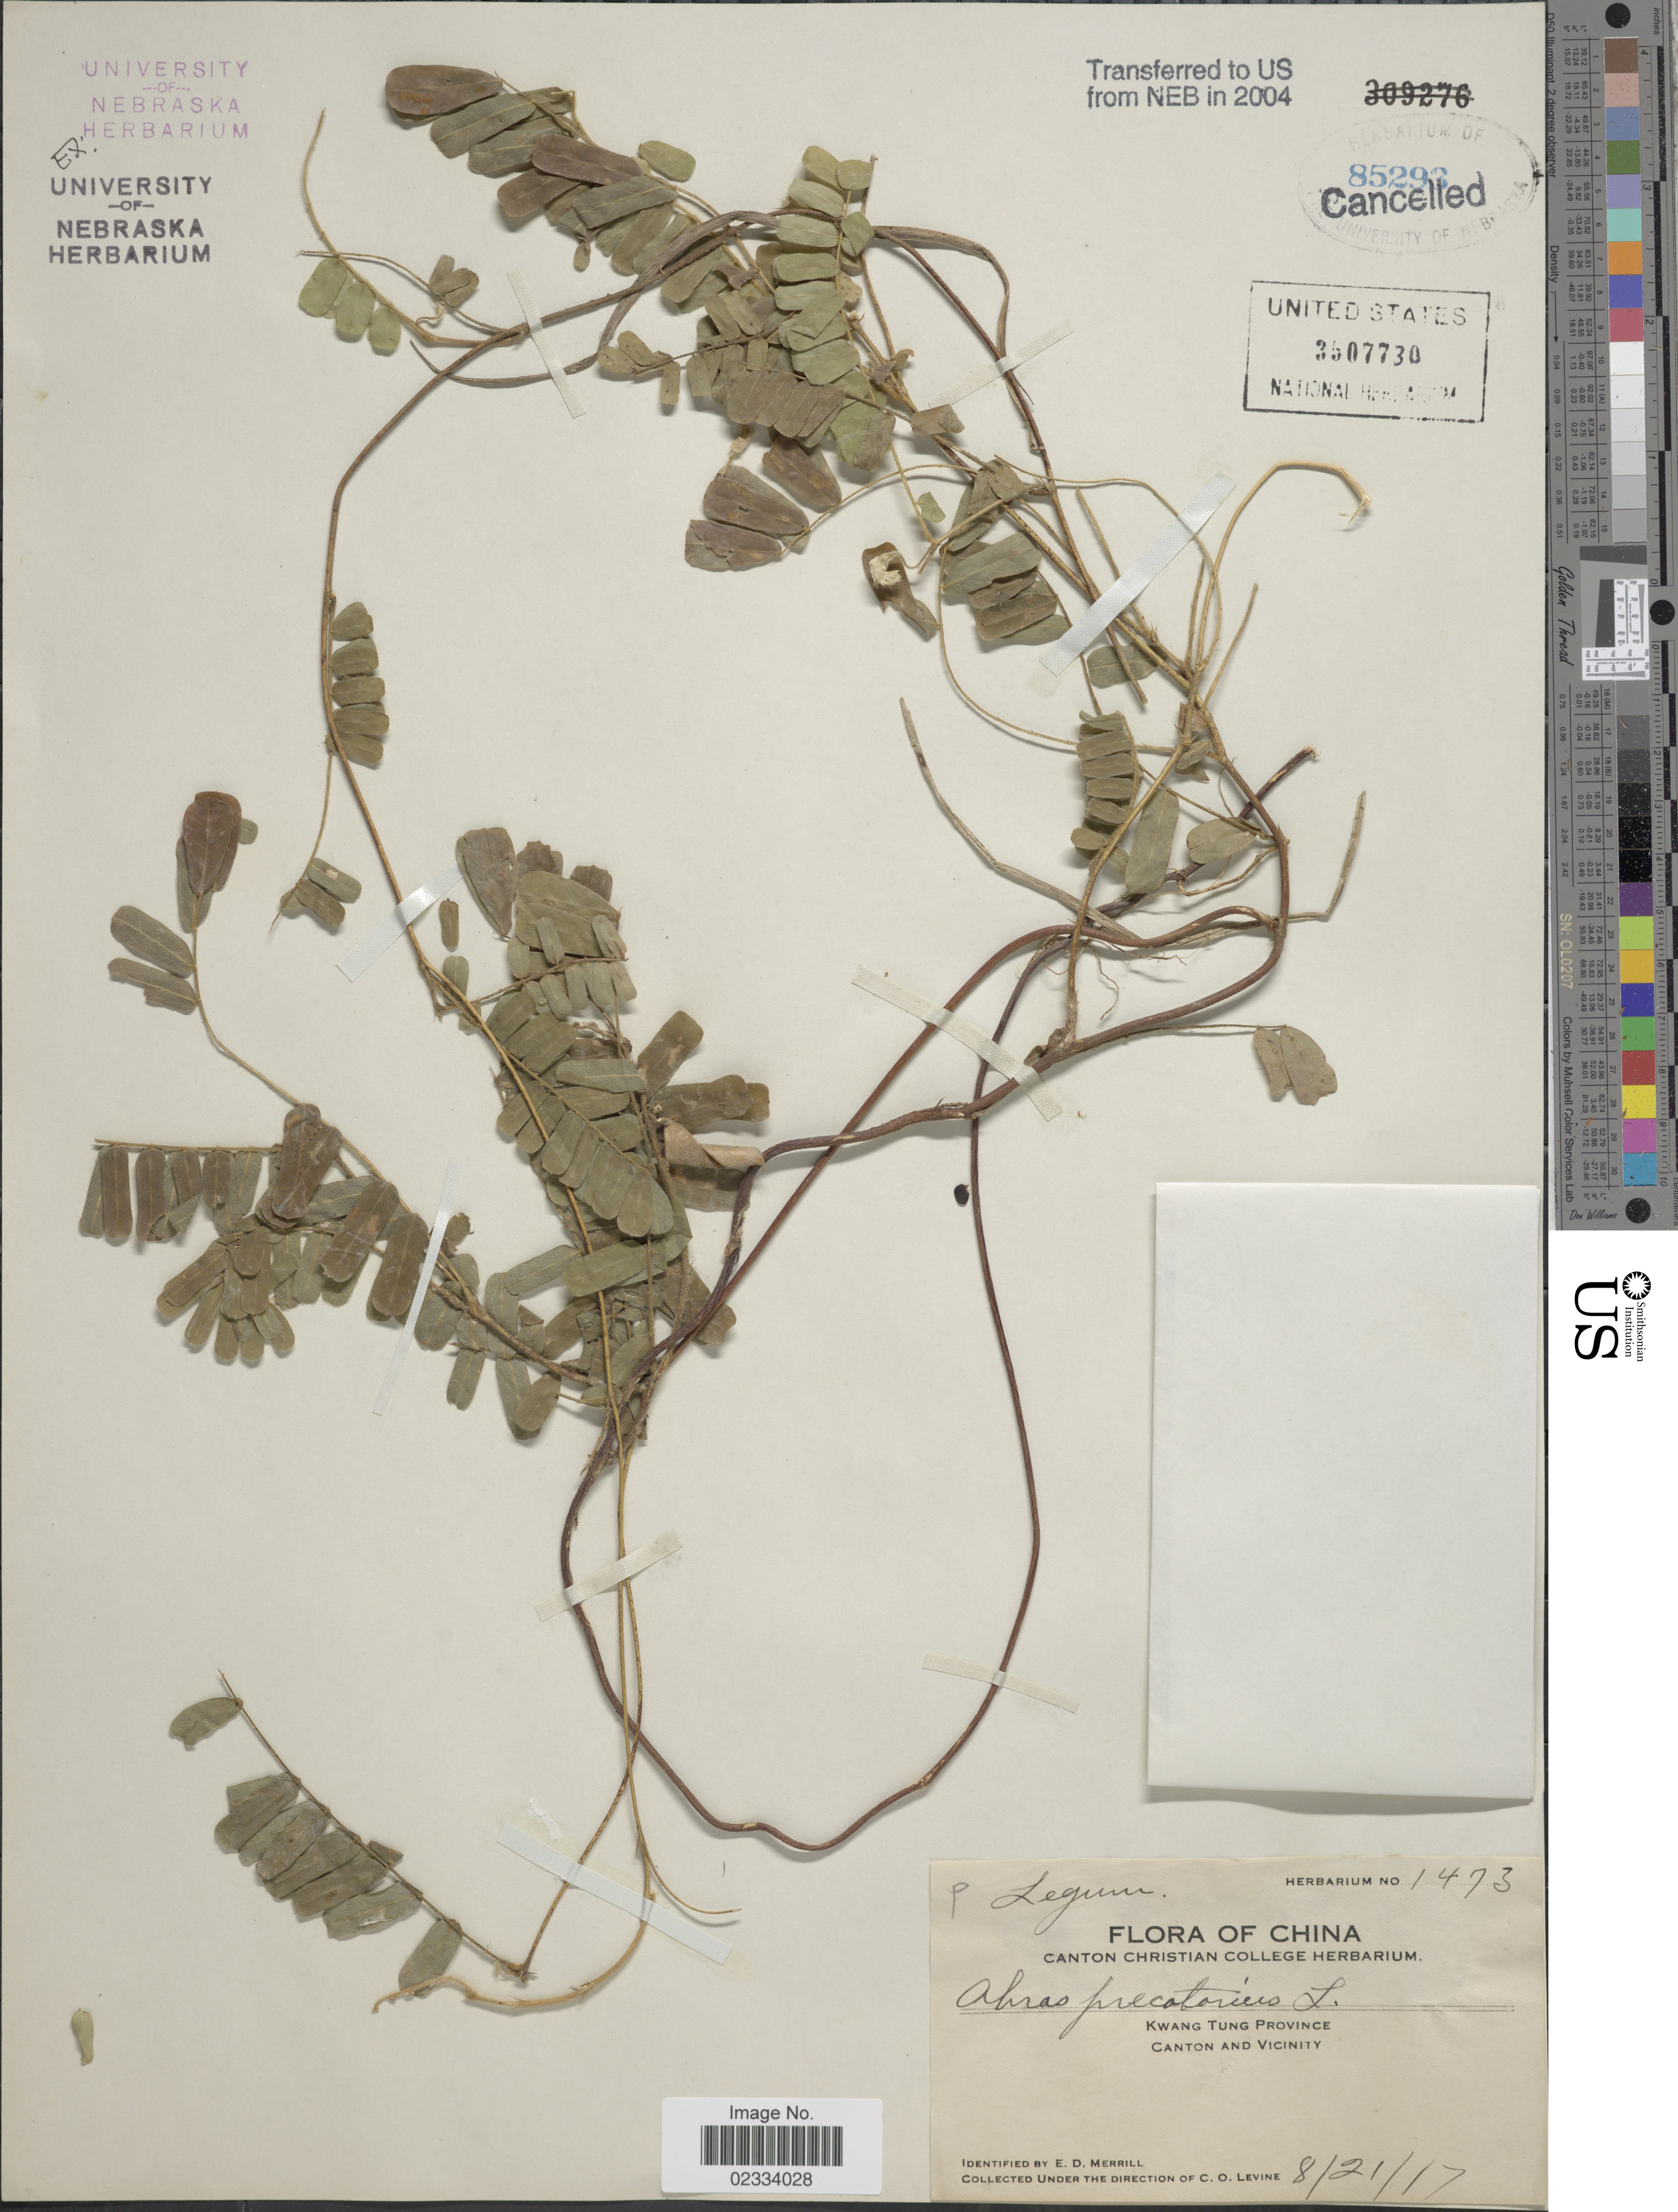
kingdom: Plantae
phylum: Tracheophyta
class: Magnoliopsida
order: Fabales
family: Fabaceae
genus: Abrus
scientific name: Abrus precatorius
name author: L.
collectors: C. O. Levine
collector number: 1473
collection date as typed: Transcribed d/m/y: 21/8/17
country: China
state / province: Guangdong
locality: Kwang Tung Province. Canton and Vicinity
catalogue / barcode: US 3507730